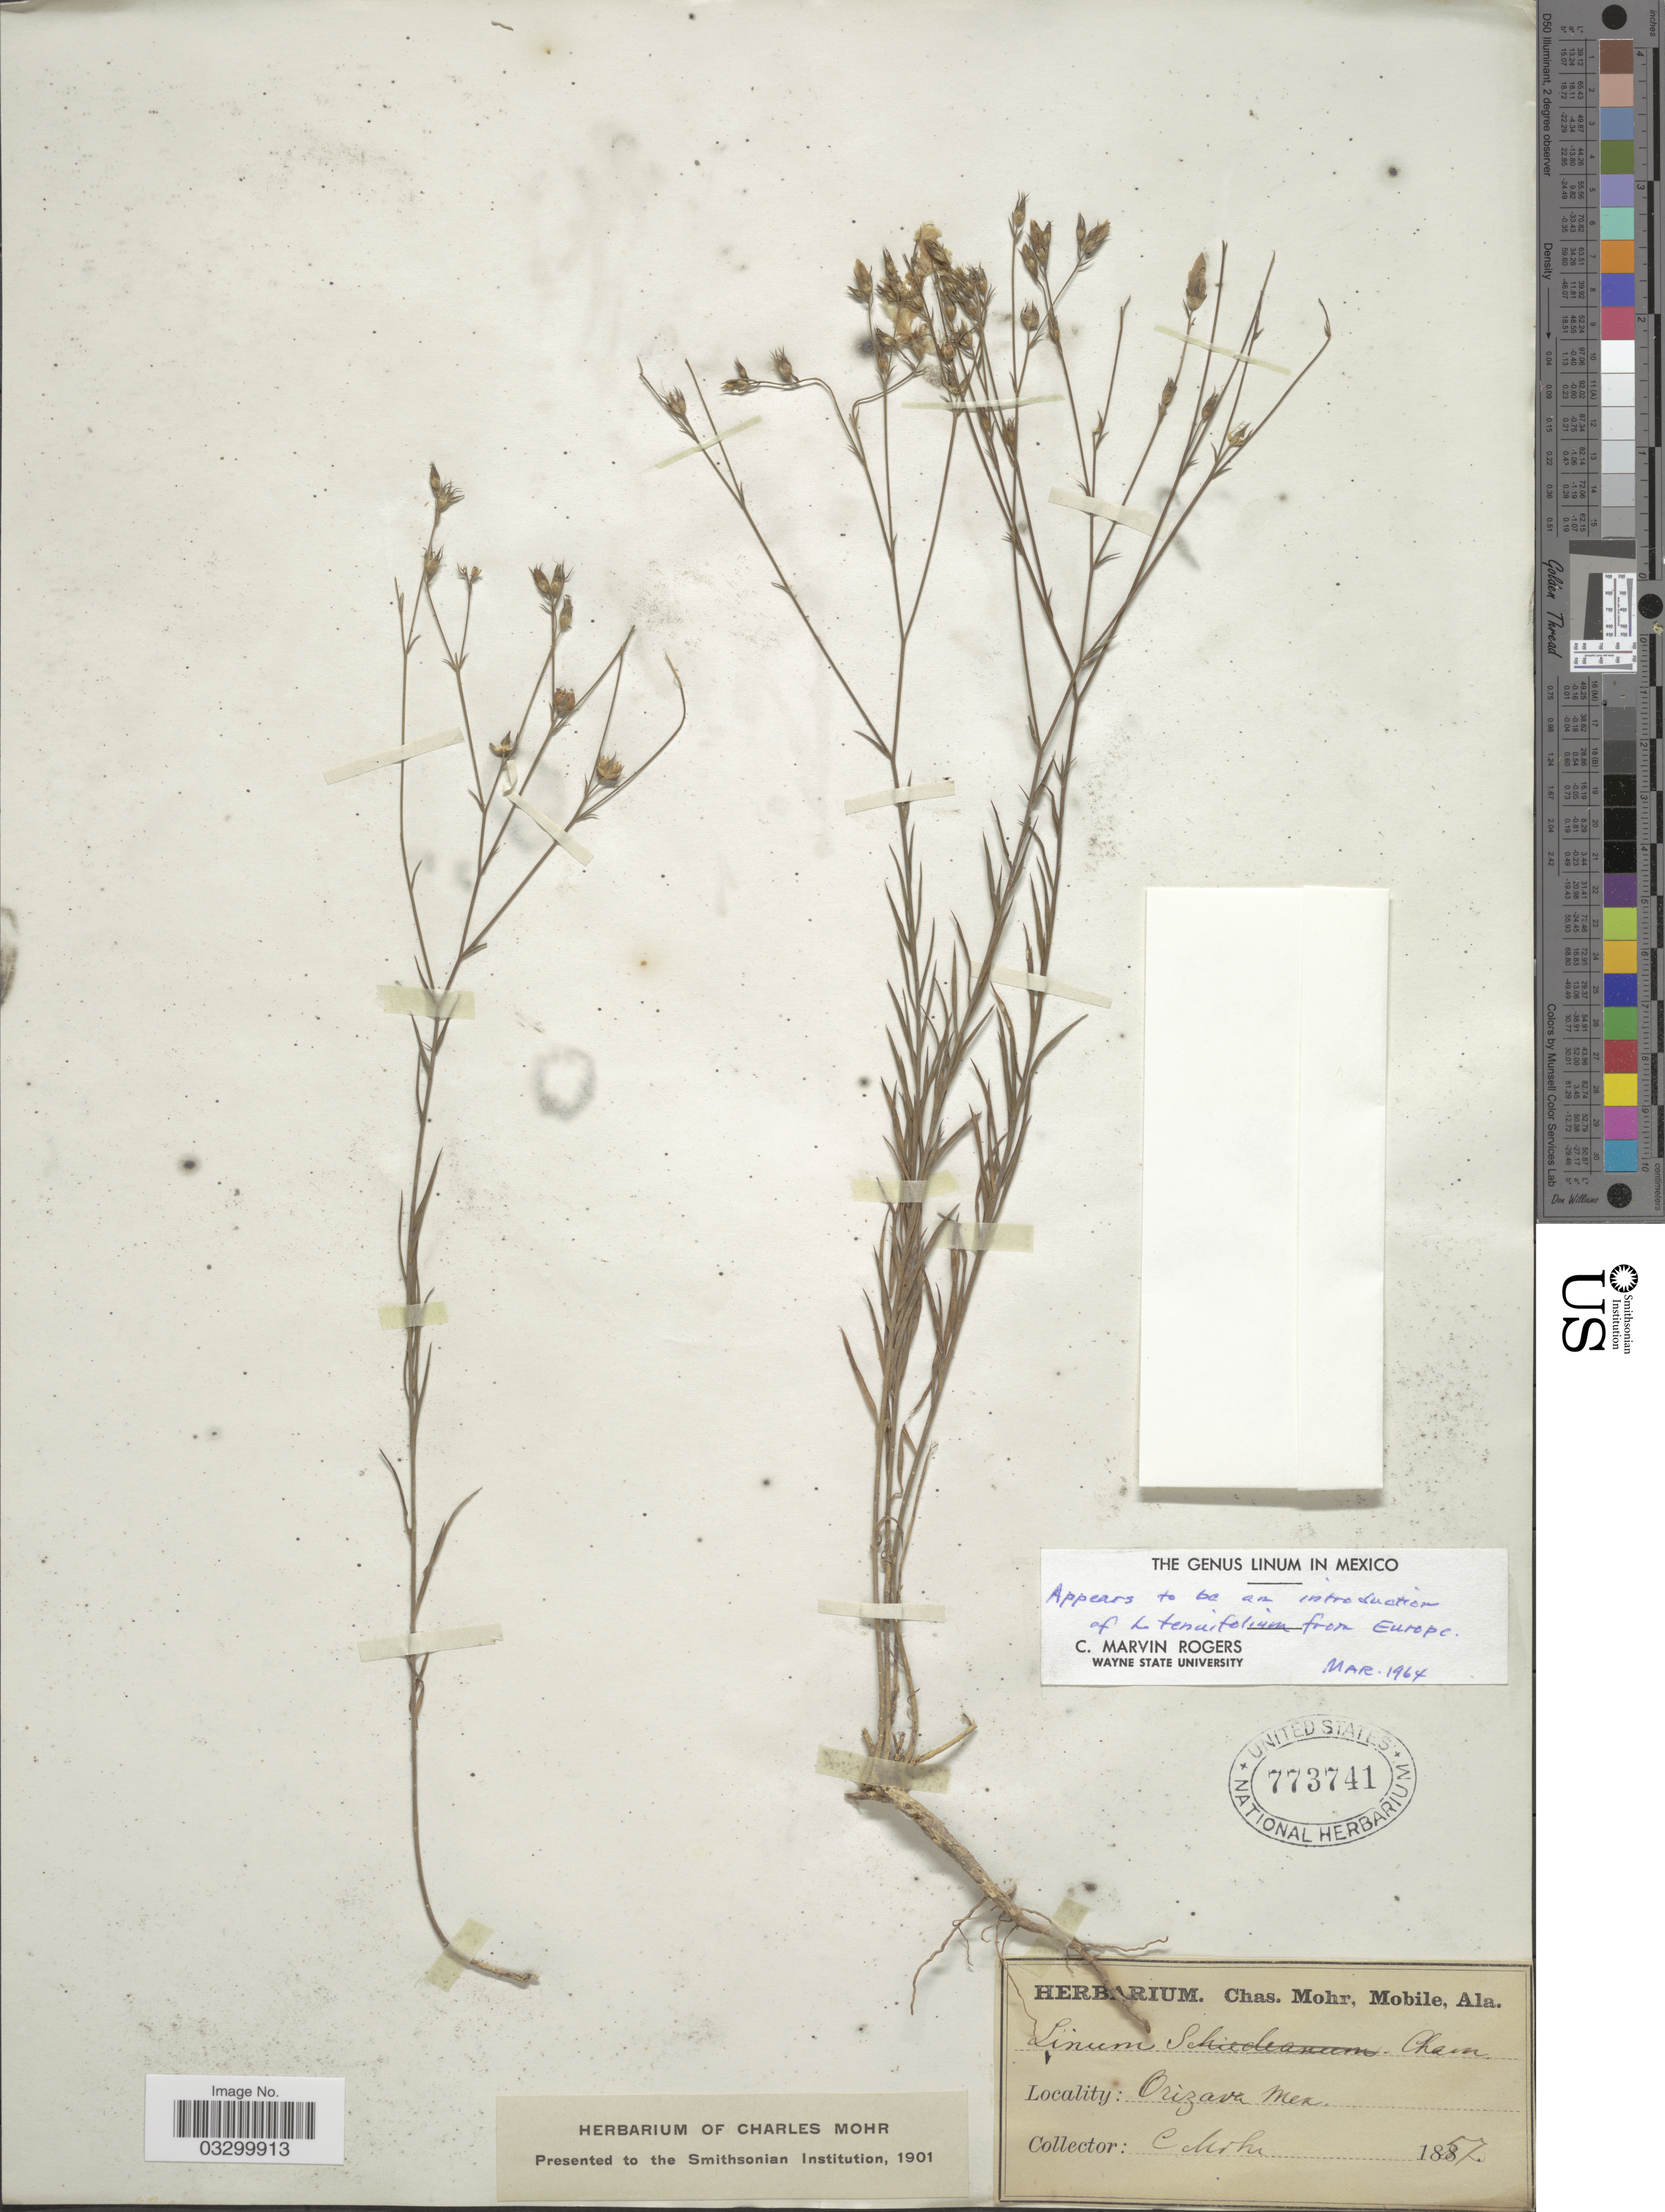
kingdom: Plantae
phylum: Tracheophyta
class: Magnoliopsida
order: Malpighiales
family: Linaceae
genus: Linum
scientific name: Linum tenuifolium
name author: L.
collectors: Mohr, C. T. (herbarium)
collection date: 1857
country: Mexico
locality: Orizava.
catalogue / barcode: US 773741